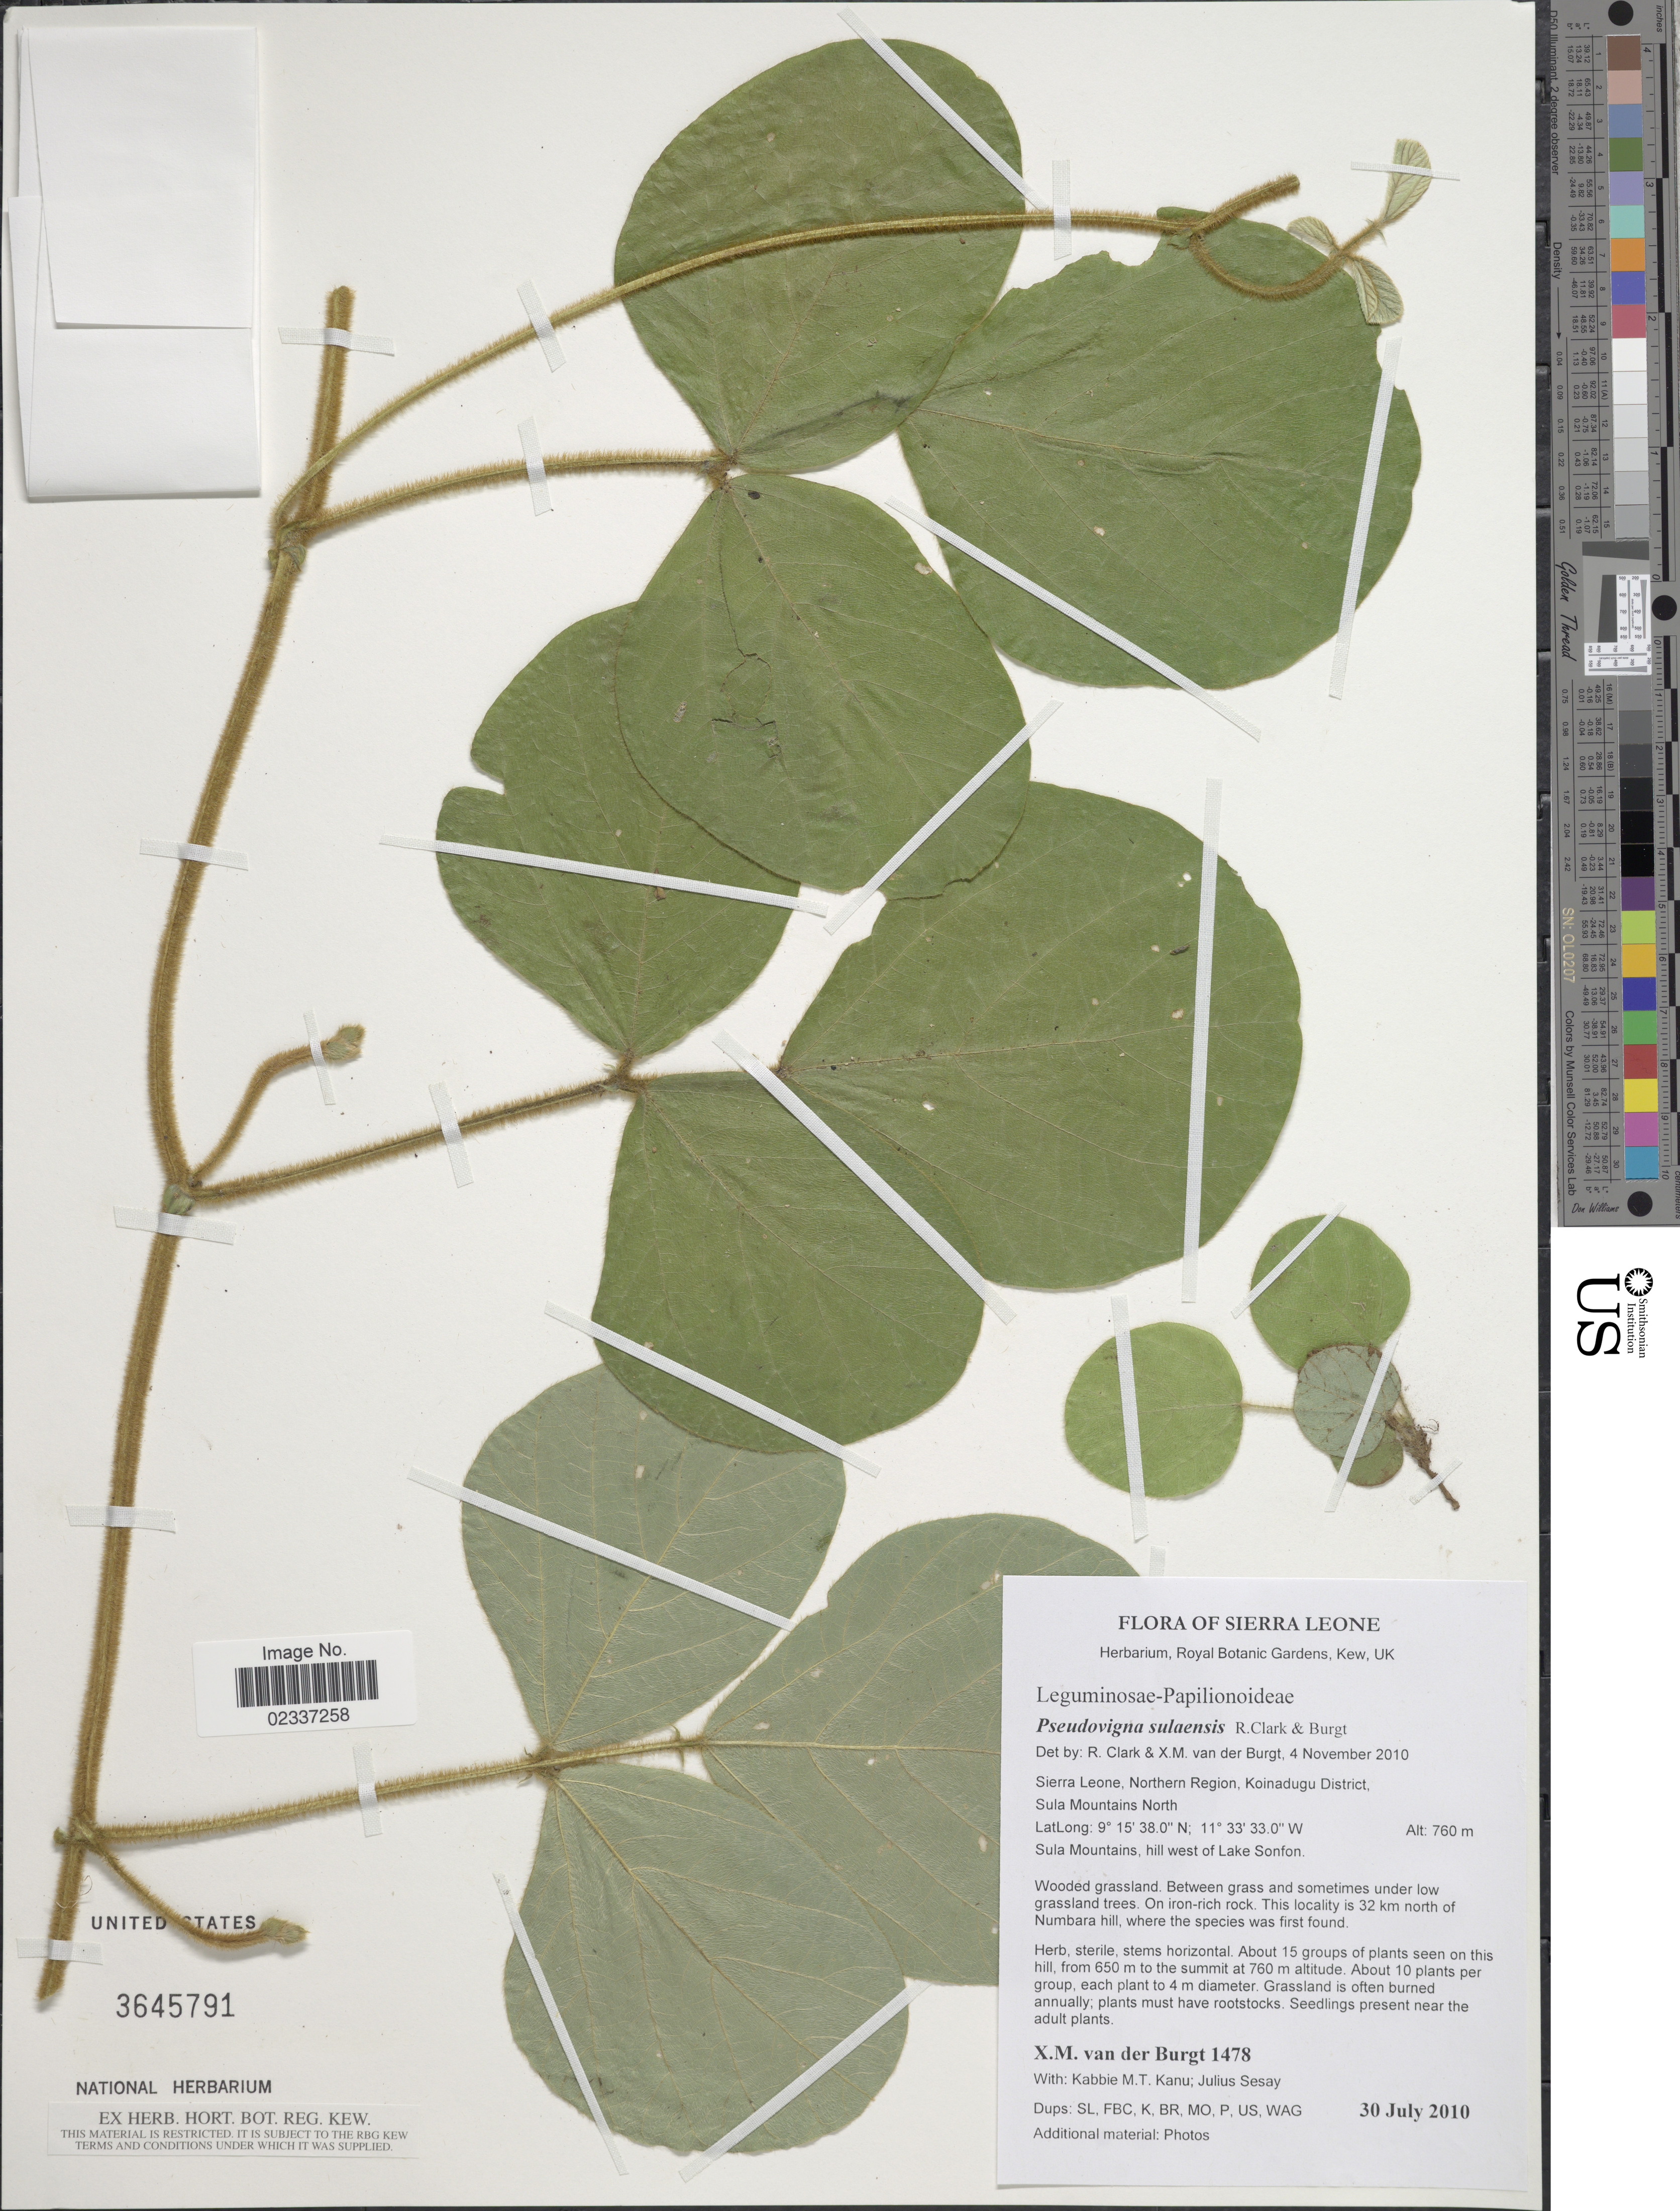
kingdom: Plantae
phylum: Tracheophyta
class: Magnoliopsida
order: Fabales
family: Fabaceae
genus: Pseudovigna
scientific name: Pseudovigna sulaensis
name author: R. Clark & Burgt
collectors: X. M. van der Burgt, K. Kanu & J. Sesay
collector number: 1478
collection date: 2010-07-30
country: Sierra Leone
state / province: Northern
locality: Northern Region, Koinadugu District, Sula Mountains North, Sula Mountains, hill west of Lake Sonfon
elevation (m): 760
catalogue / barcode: US 3645791